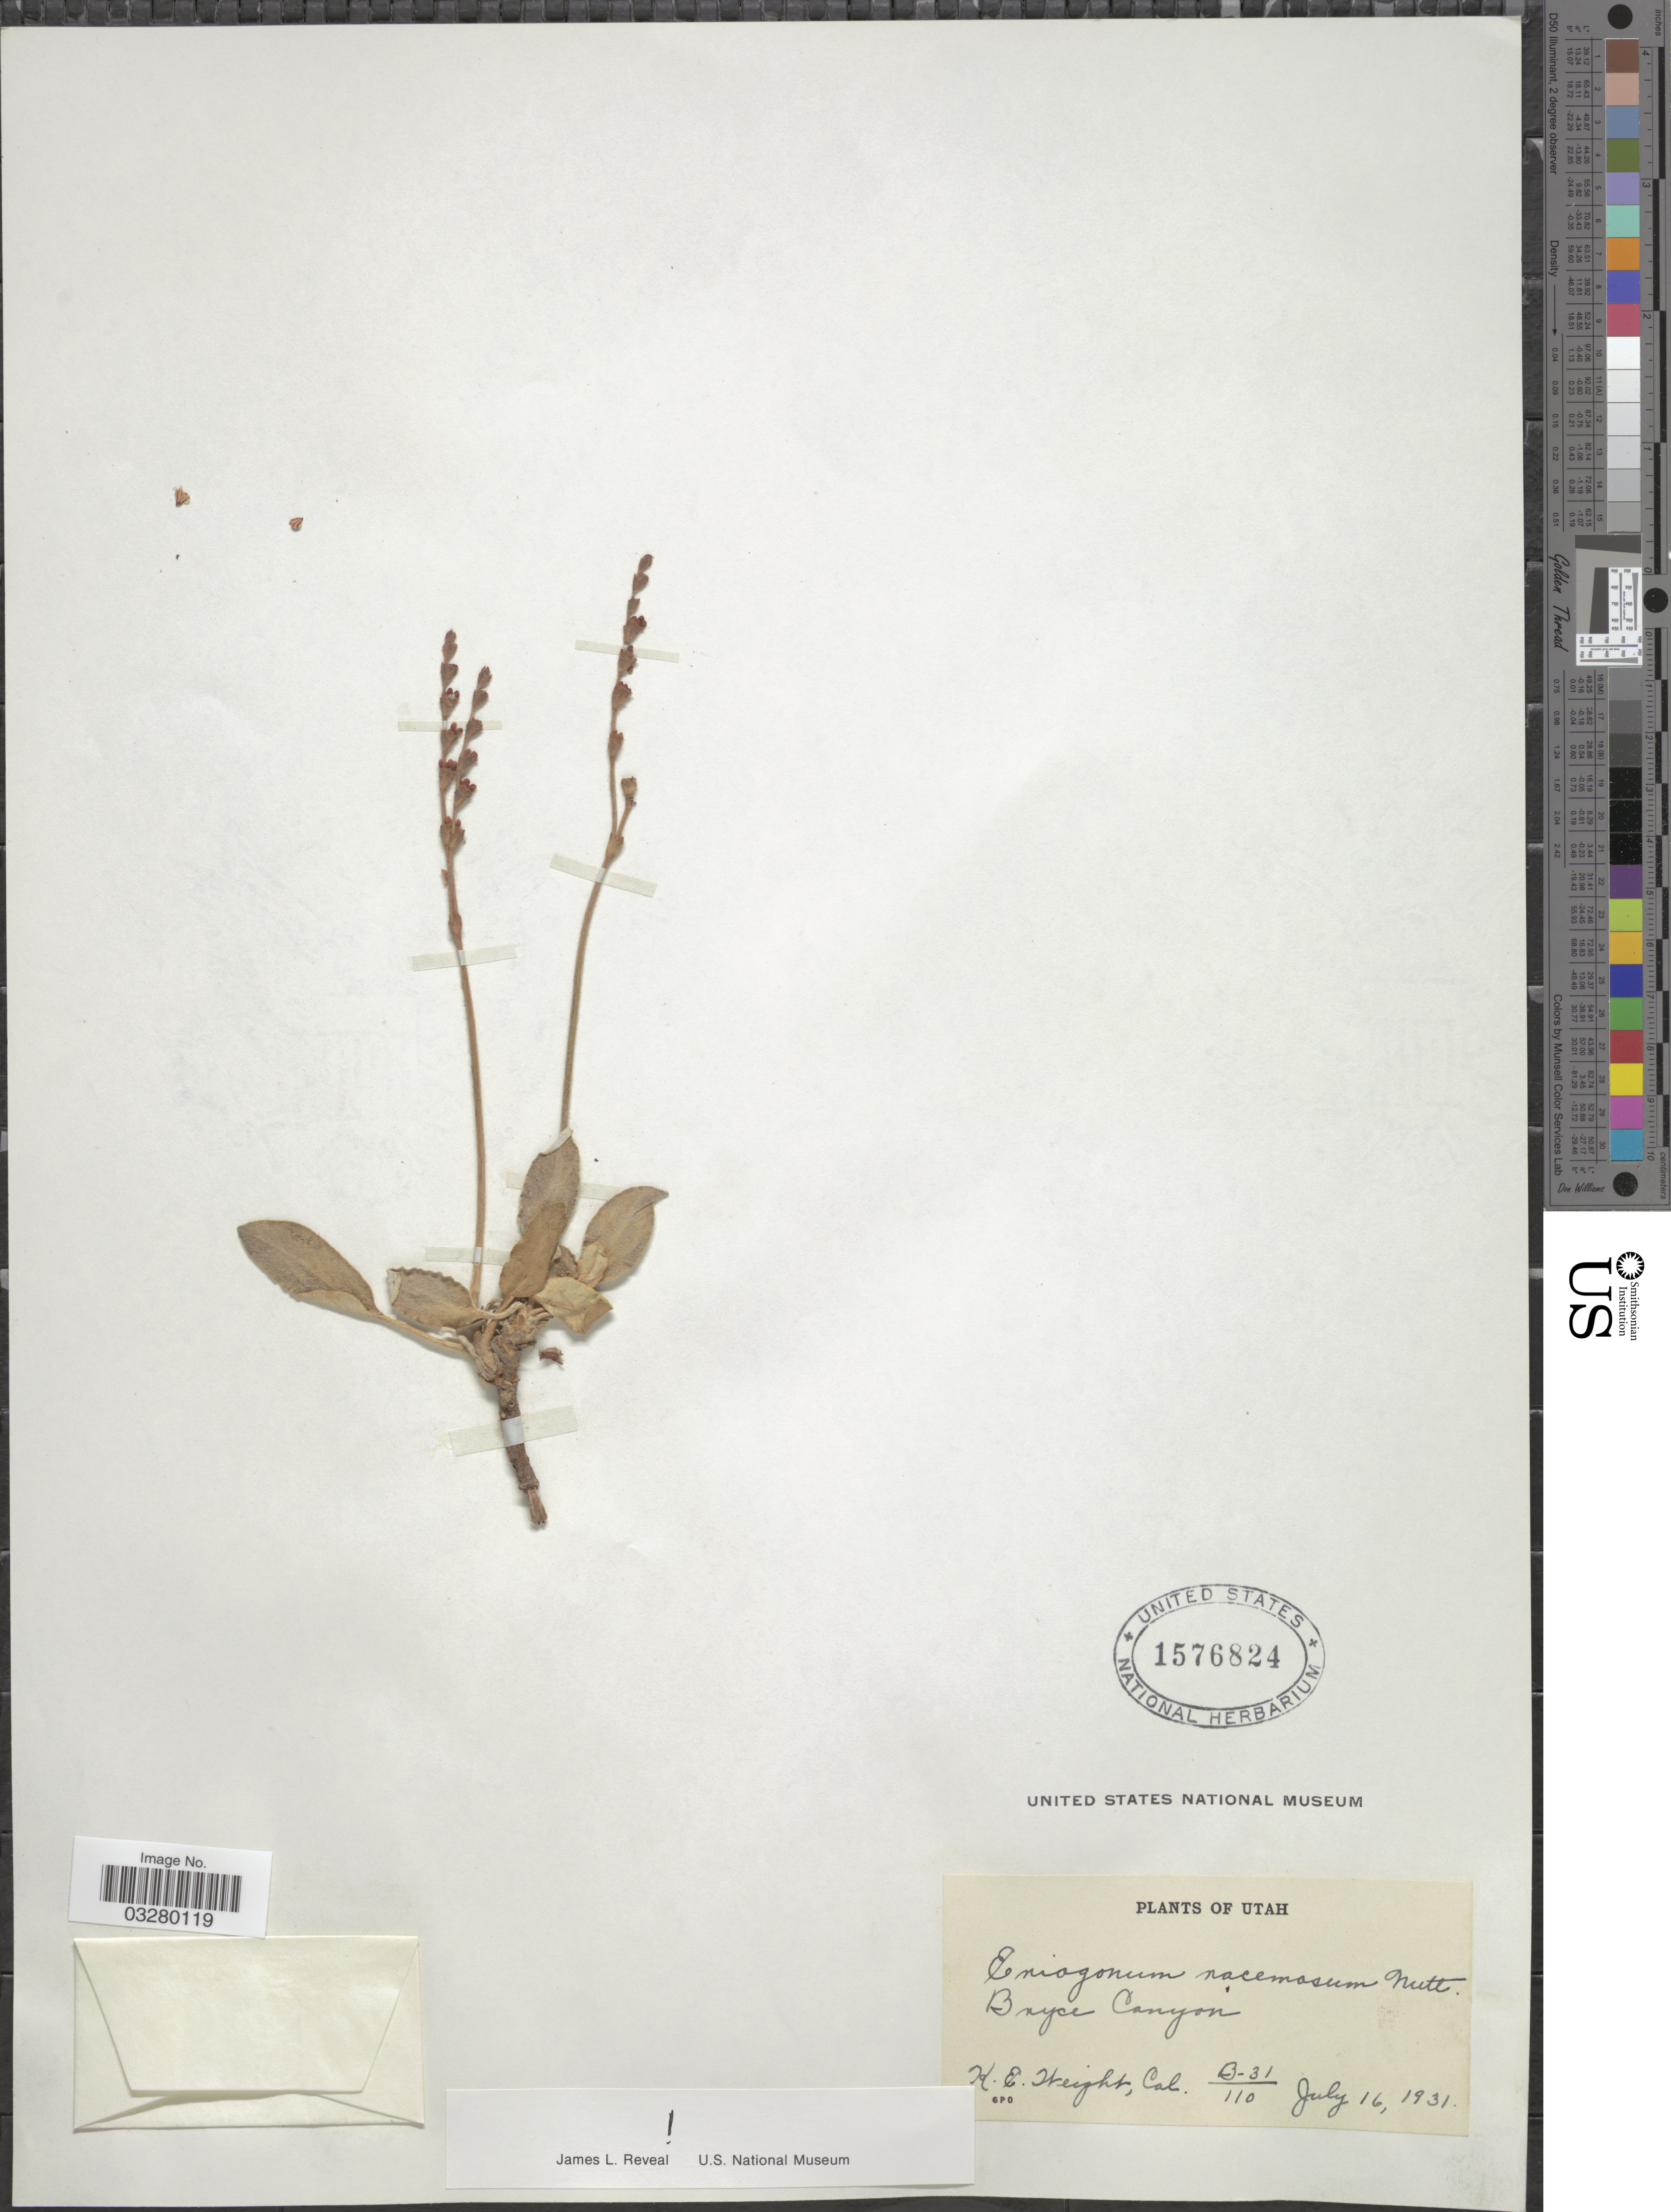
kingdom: Plantae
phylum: Tracheophyta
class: Magnoliopsida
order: Caryophyllales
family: Polygonaceae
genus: Eriogonum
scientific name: Eriogonum racemosum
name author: Nutt.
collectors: K. Weight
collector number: B-31/110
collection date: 1931-07-16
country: United States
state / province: Utah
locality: Bryce Canyon.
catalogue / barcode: US 1576824